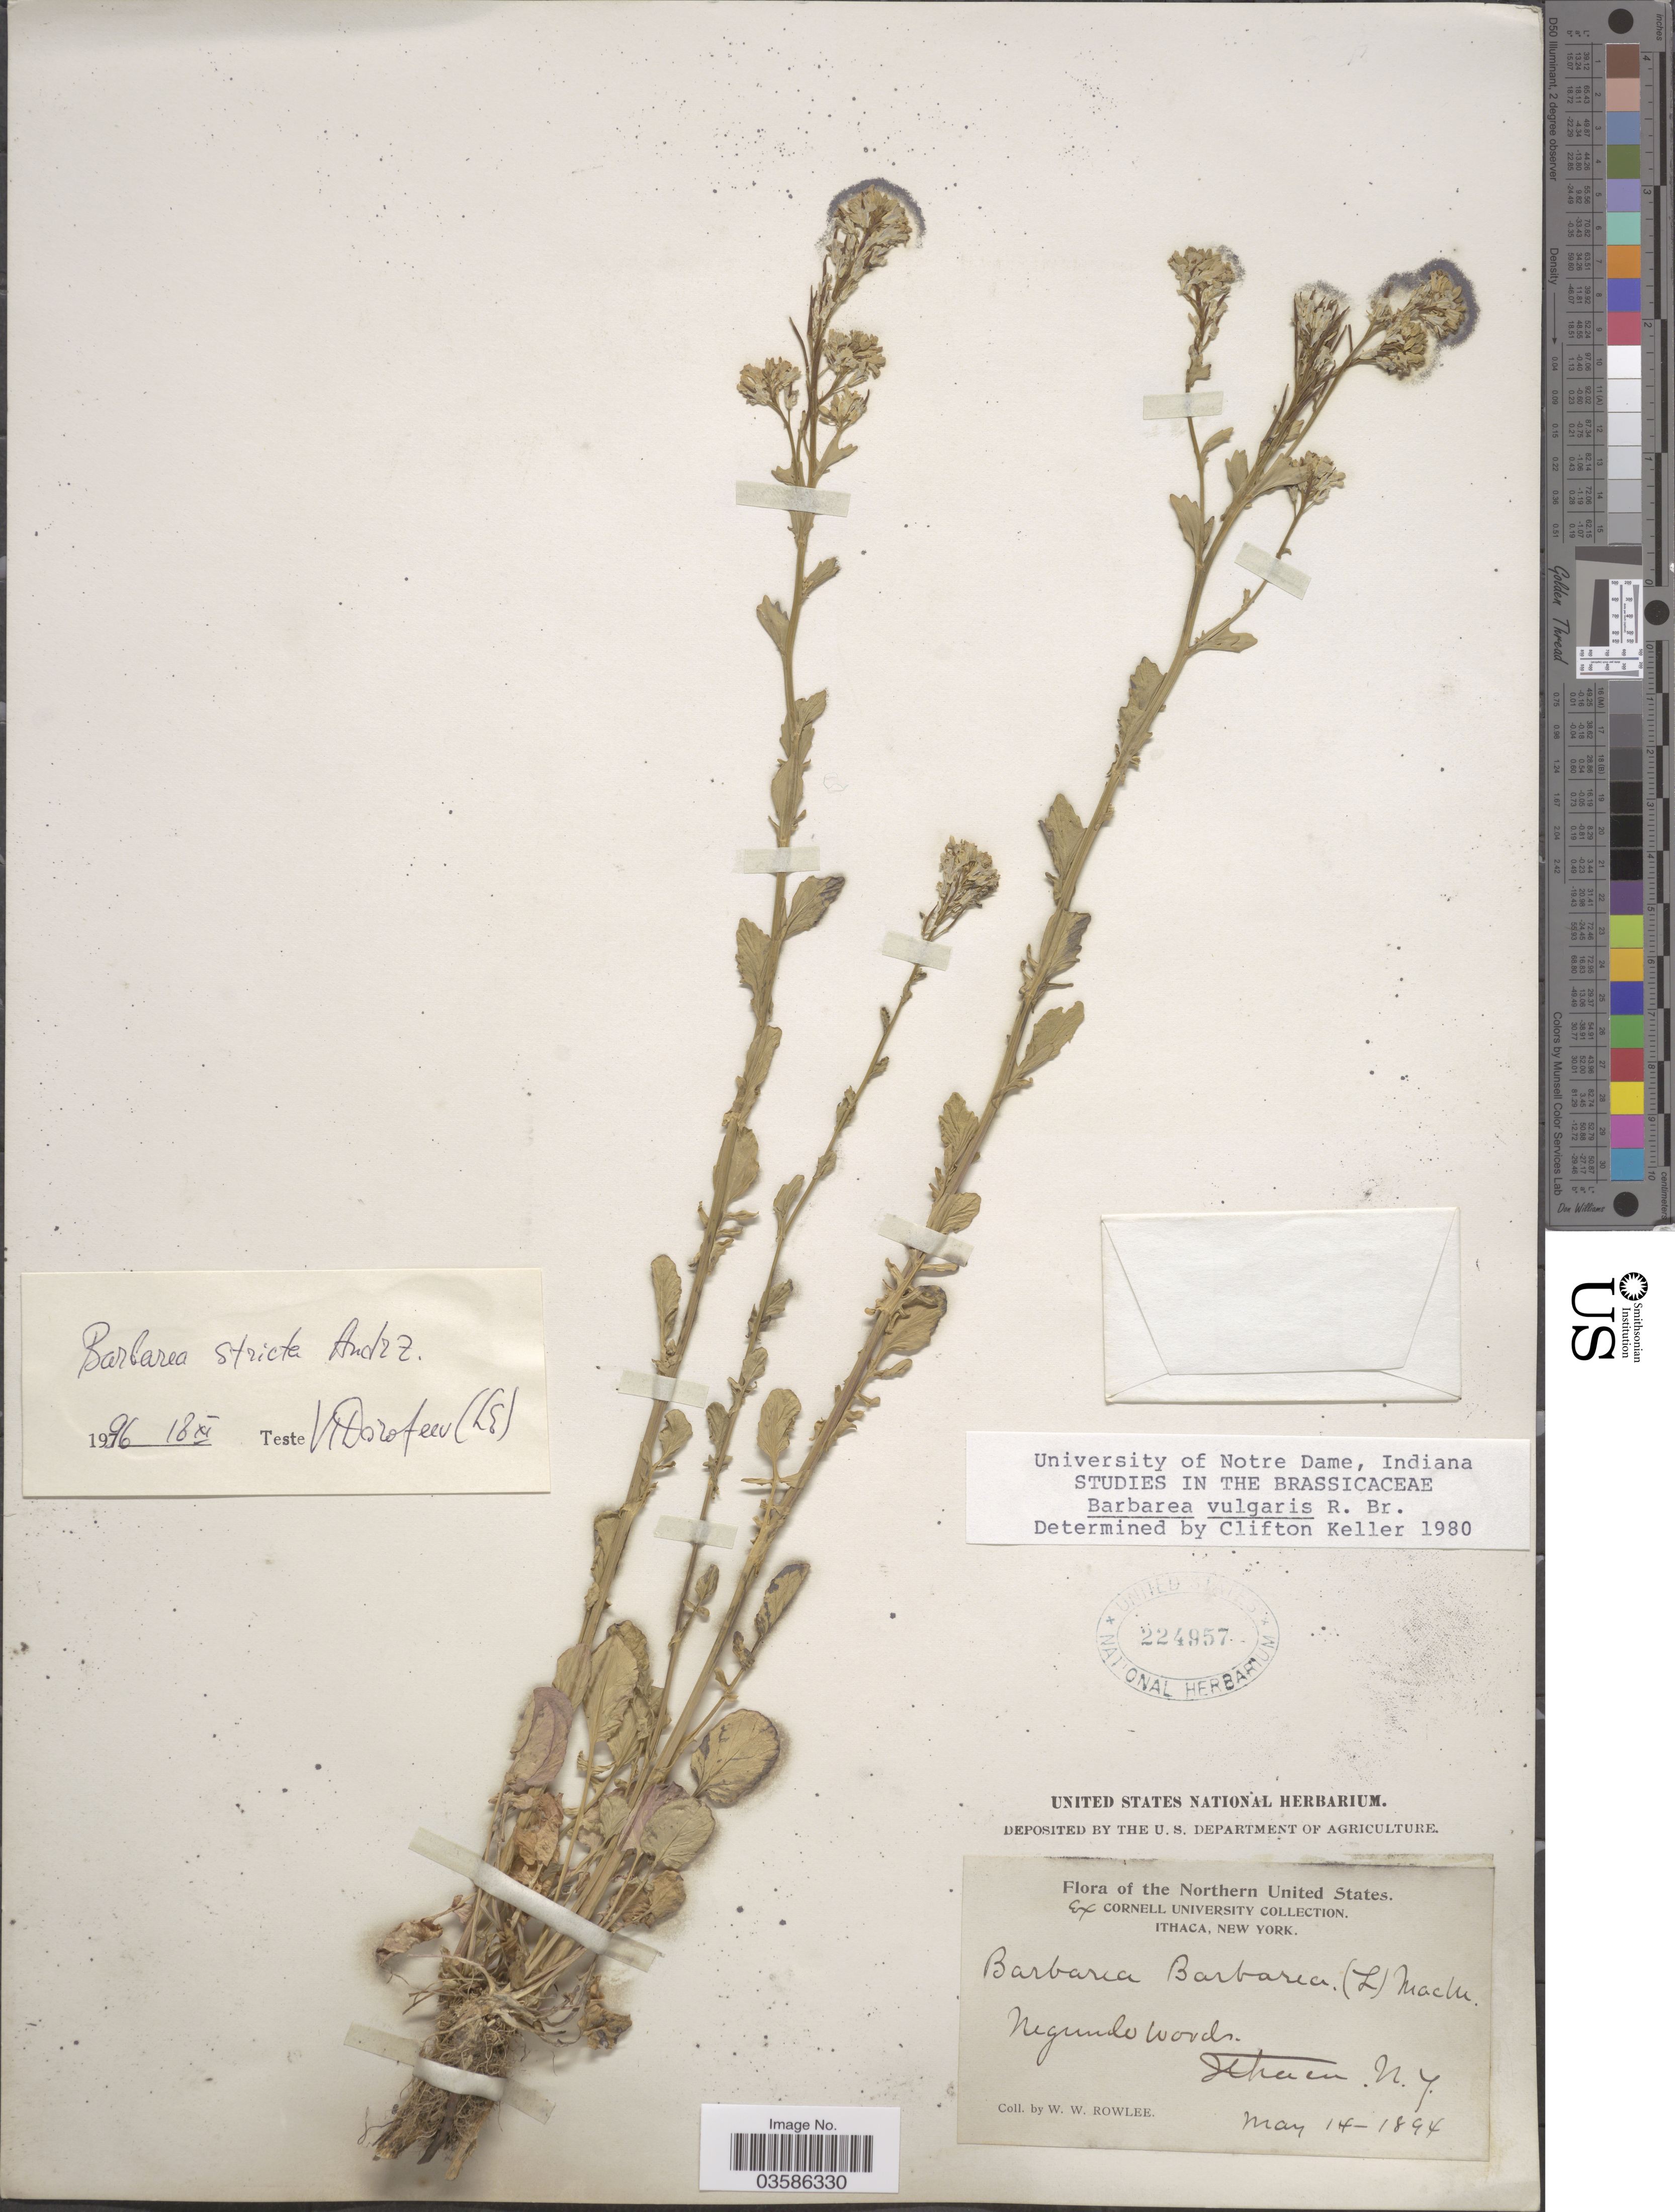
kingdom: Plantae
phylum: Tracheophyta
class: Magnoliopsida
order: Brassicales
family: Brassicaceae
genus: Barbarea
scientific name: Barbarea stricta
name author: Andrz.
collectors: W. W. Rowlee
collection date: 1894-05-14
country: United States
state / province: New York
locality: Northern United States. Ithaca.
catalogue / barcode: US 224957